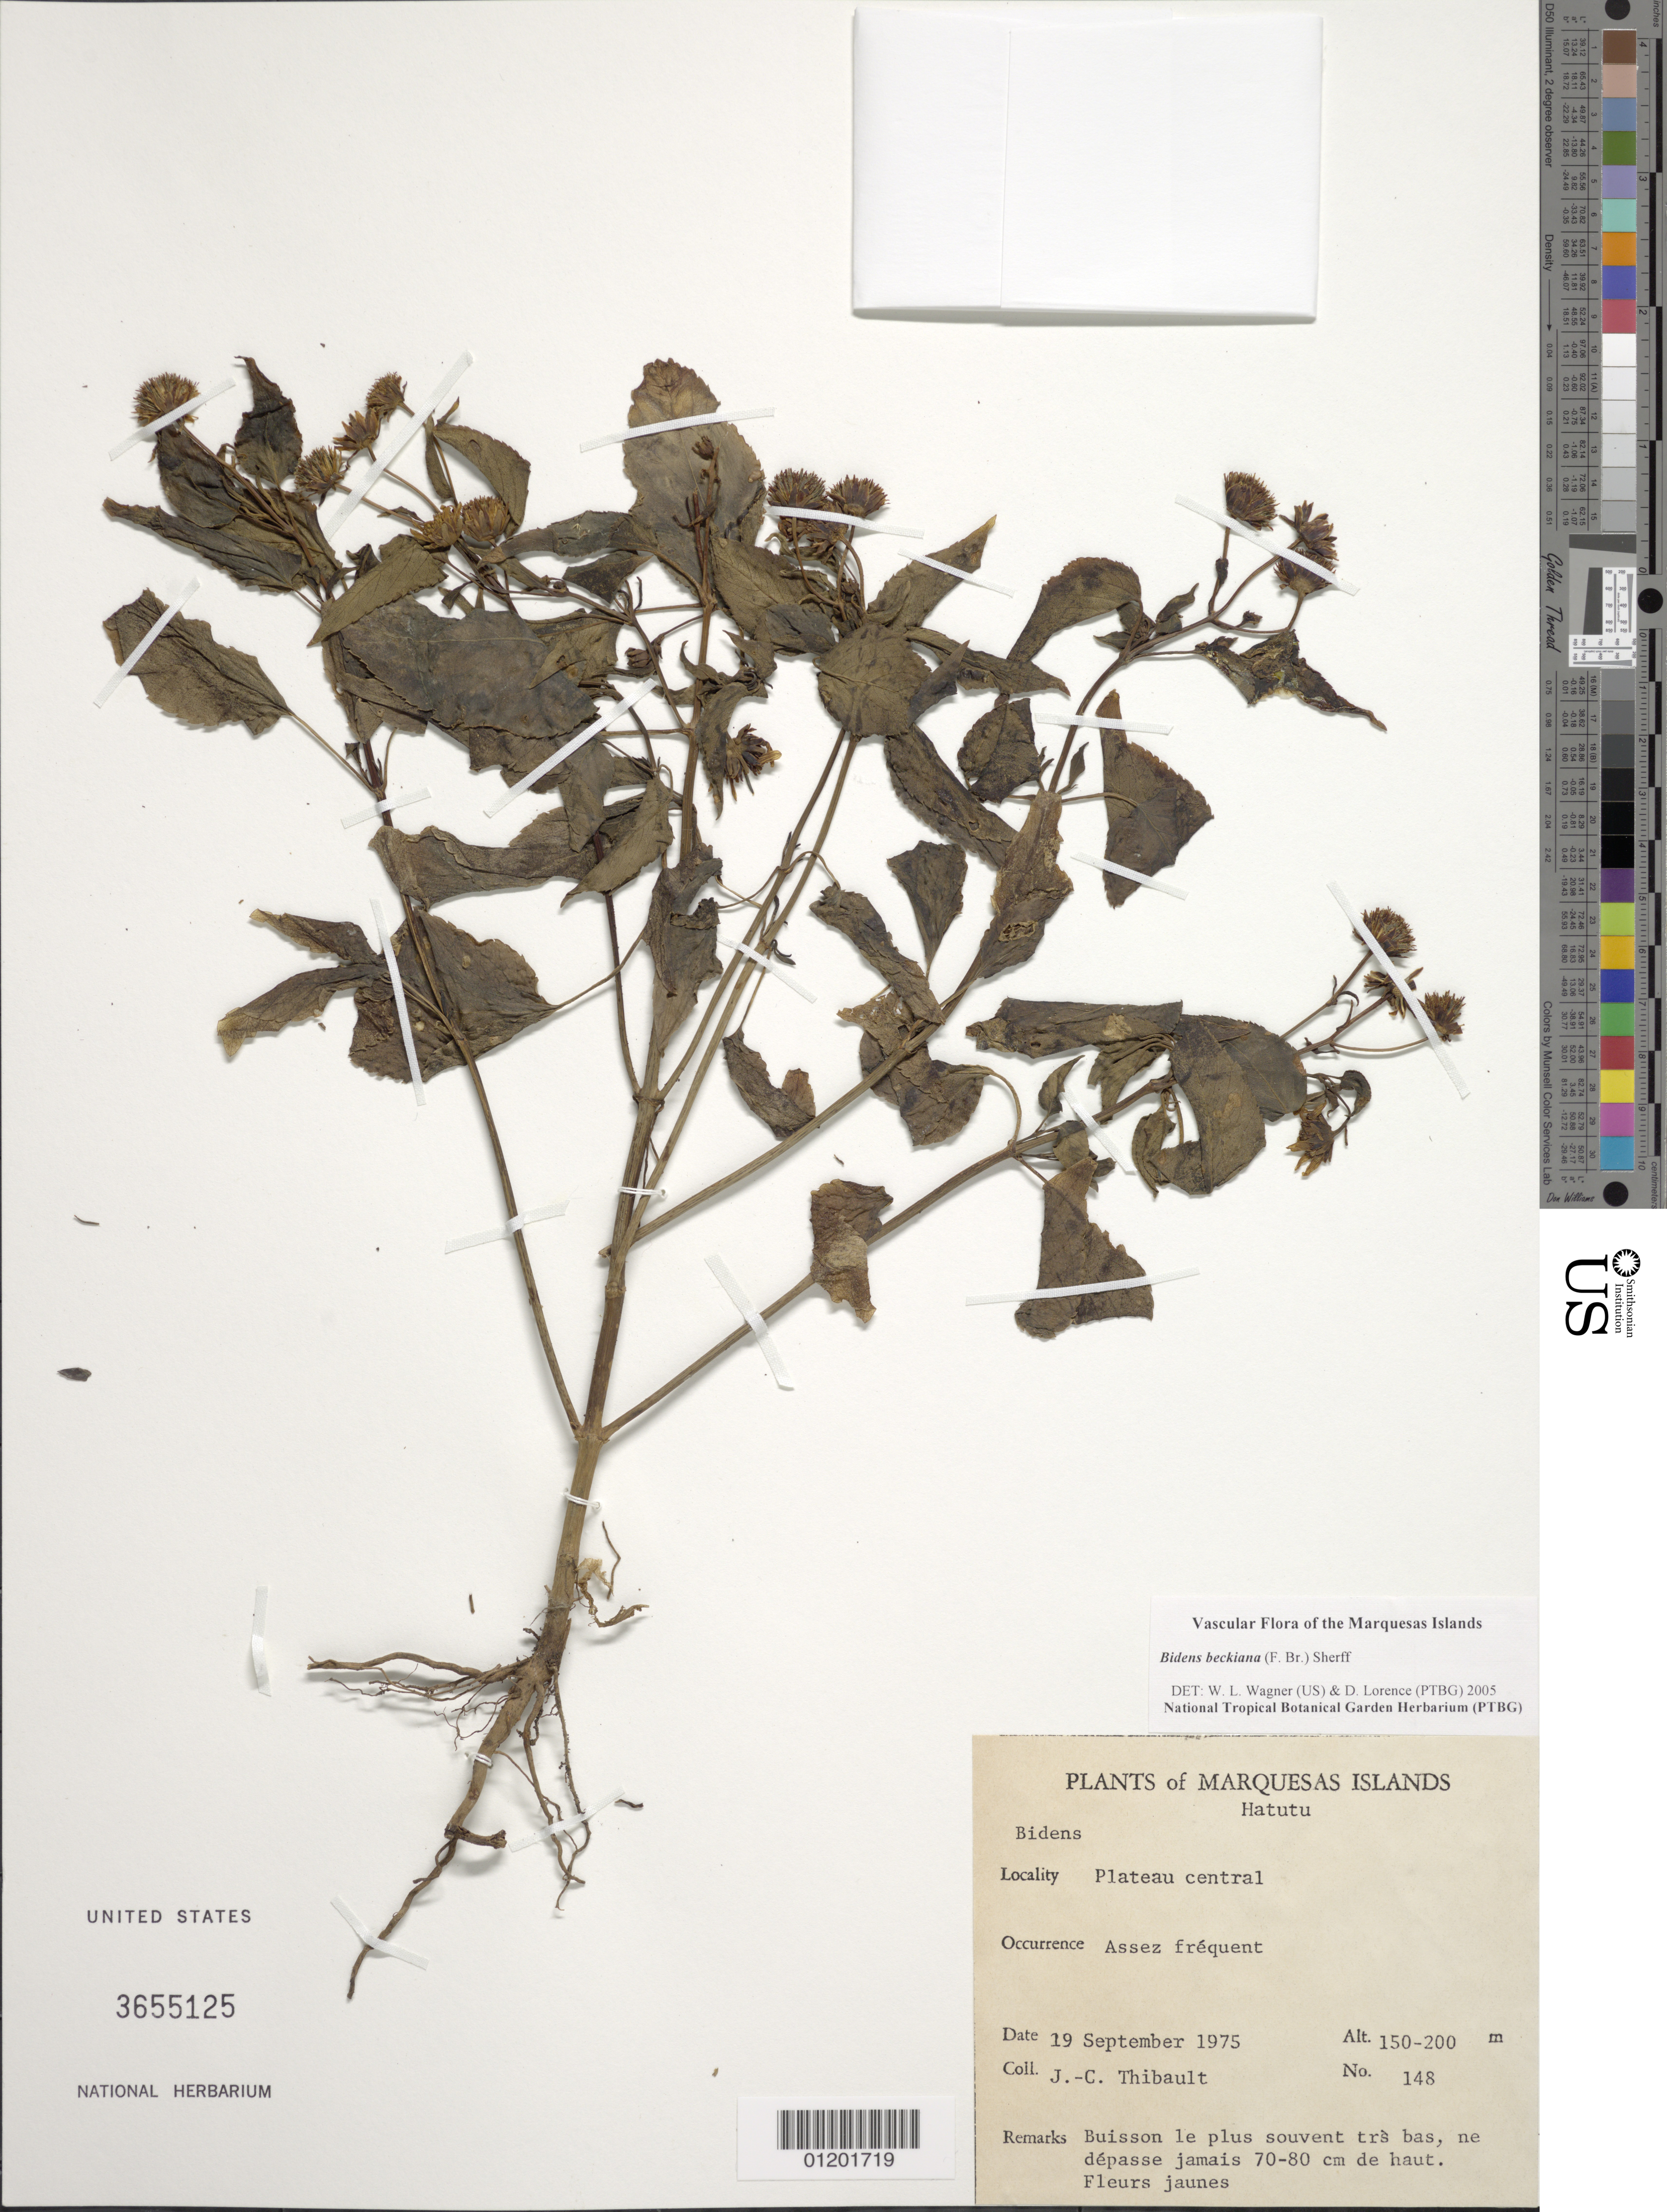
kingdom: Plantae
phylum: Tracheophyta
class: Magnoliopsida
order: Asterales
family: Asteraceae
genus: Bidens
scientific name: Bidens beckiana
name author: (F. Br.) Sherff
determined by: Wagner, W. L., (BOT), Smithsonian Institution - National Museum of Natural History (UNITED STATES)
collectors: J. Thibault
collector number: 148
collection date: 1975-08-19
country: French Polynesia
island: Hatutaa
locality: Plateau centrale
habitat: Assez fréquent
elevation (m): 150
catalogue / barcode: US 3655125